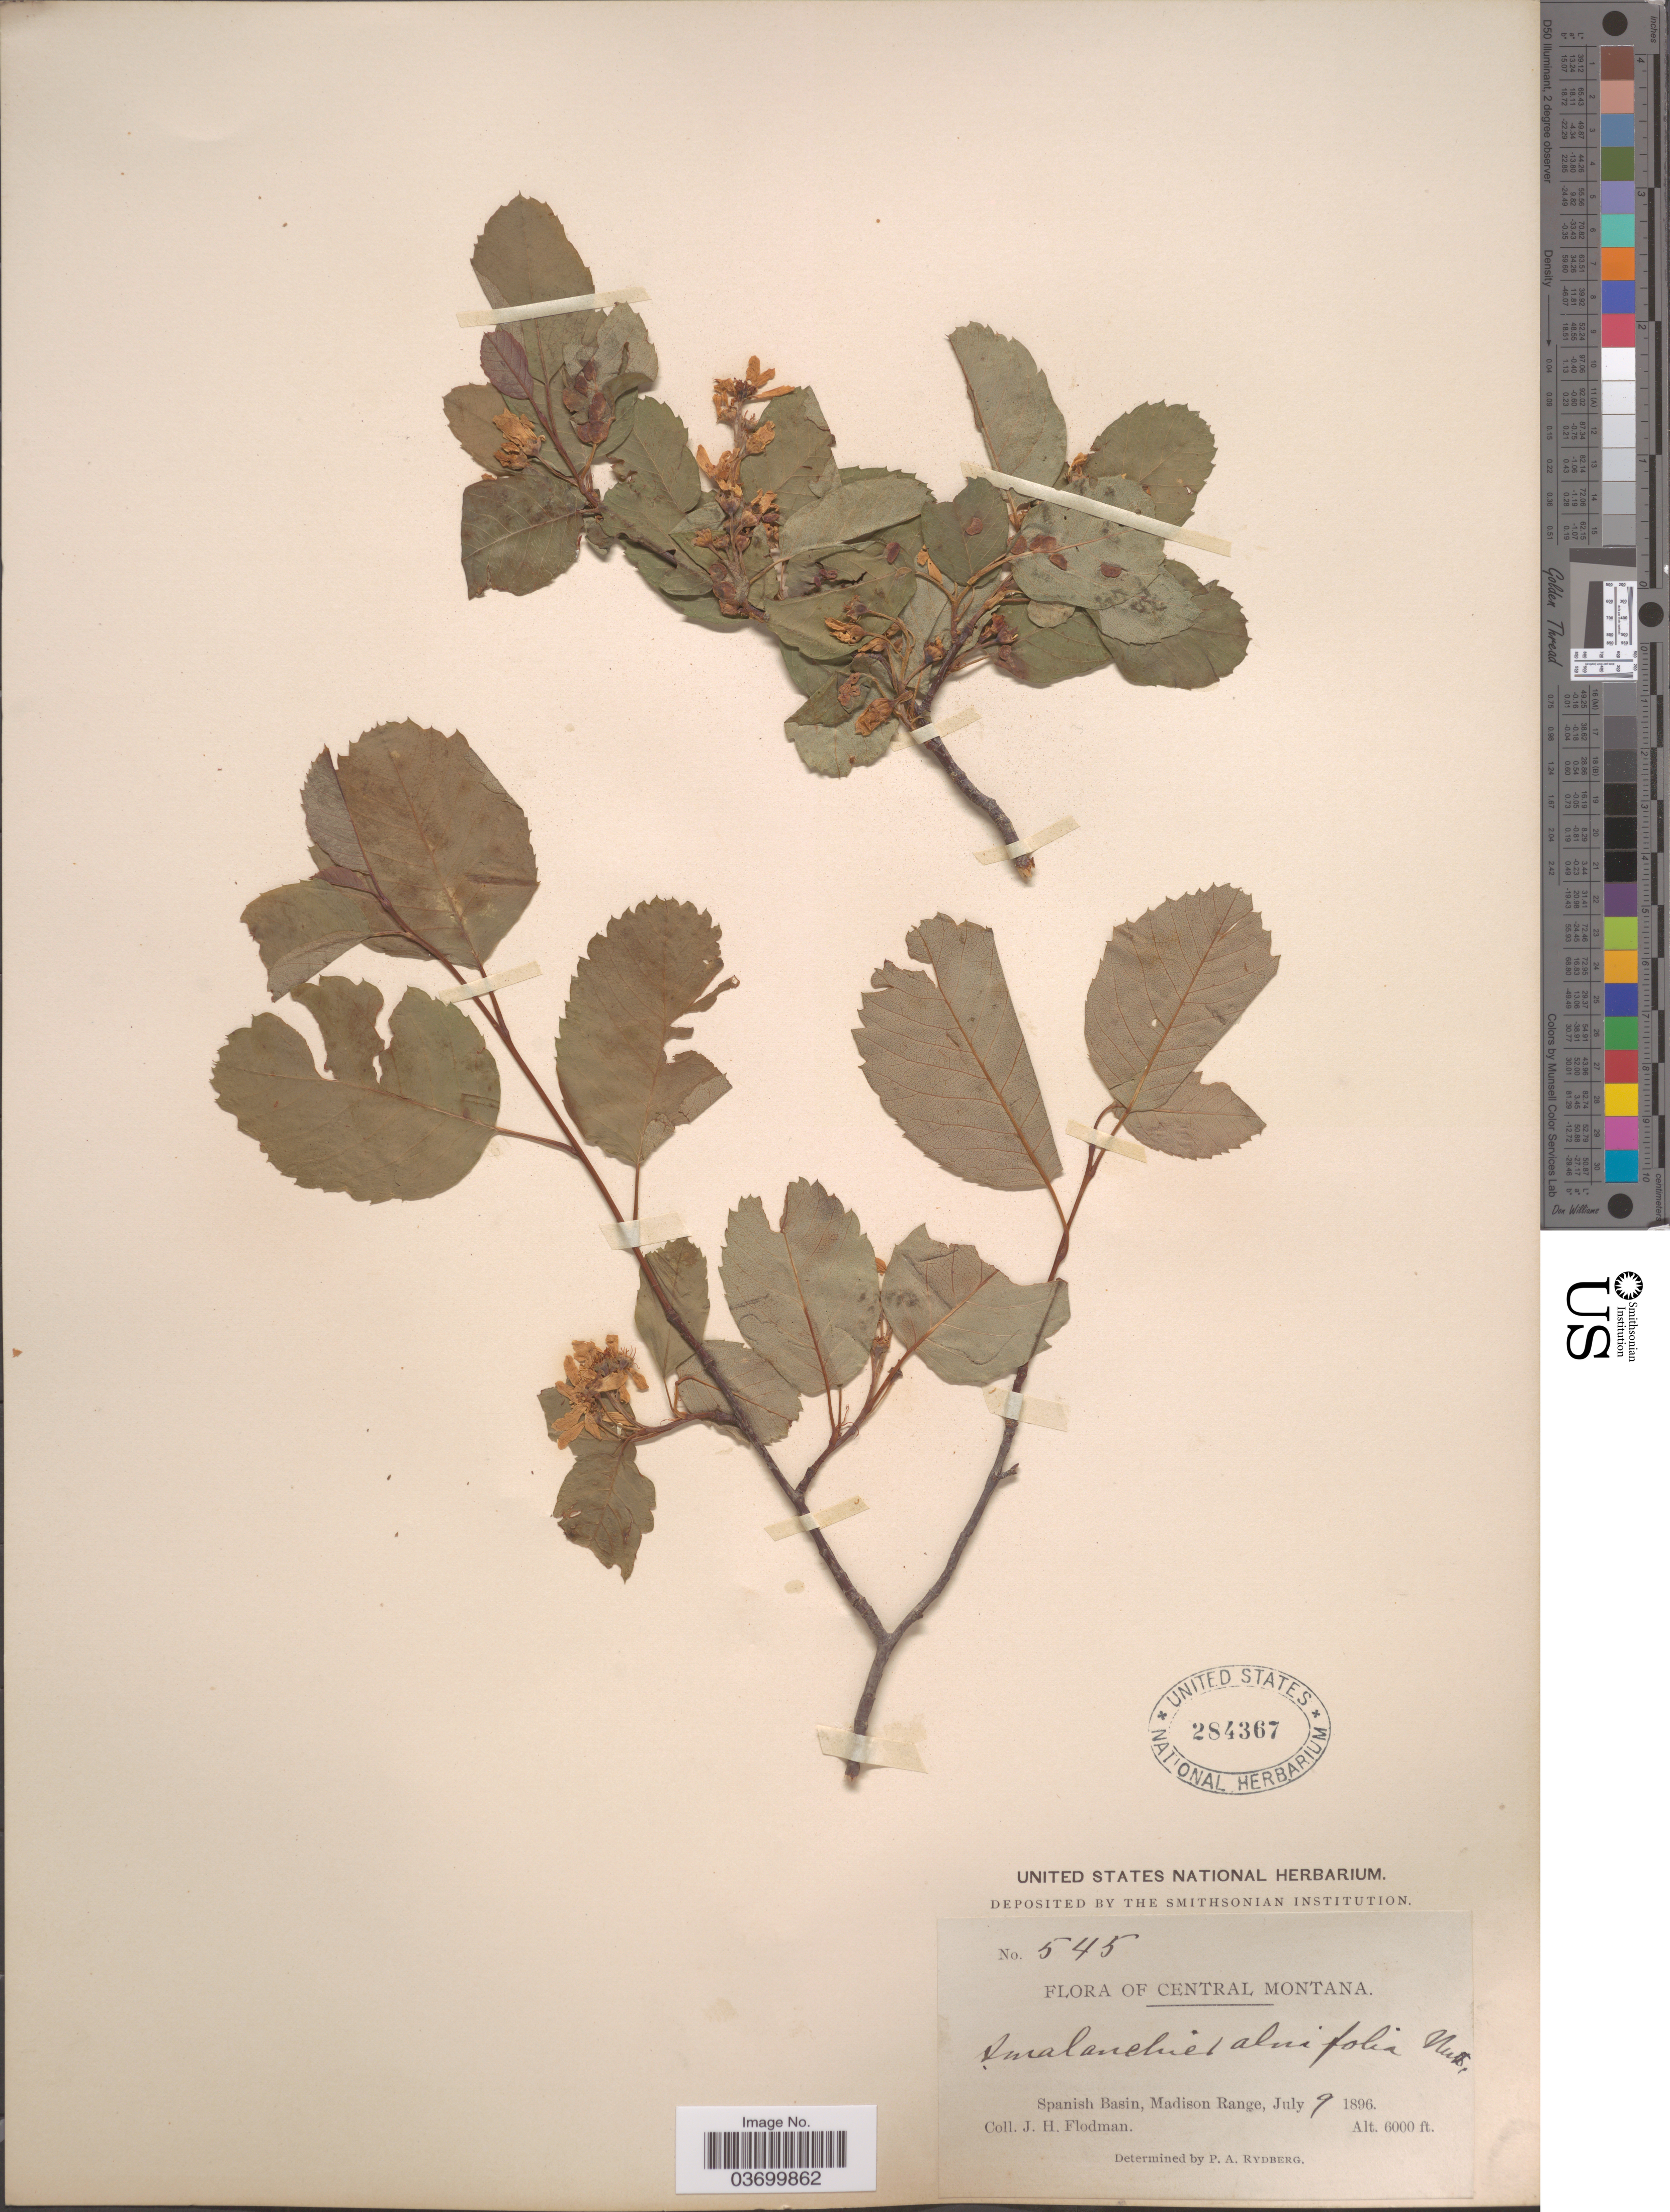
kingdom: Plantae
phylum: Tracheophyta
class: Magnoliopsida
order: Rosales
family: Rosaceae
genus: Amelanchier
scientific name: Amelanchier alnifolia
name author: (Nutt.) Nutt. ex M. Roem.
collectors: J. Flodman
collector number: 545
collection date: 1896-07-09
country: United States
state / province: Montana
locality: Central Montana. Spanish Basin, Madison Range.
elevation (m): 1829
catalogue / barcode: US 284367